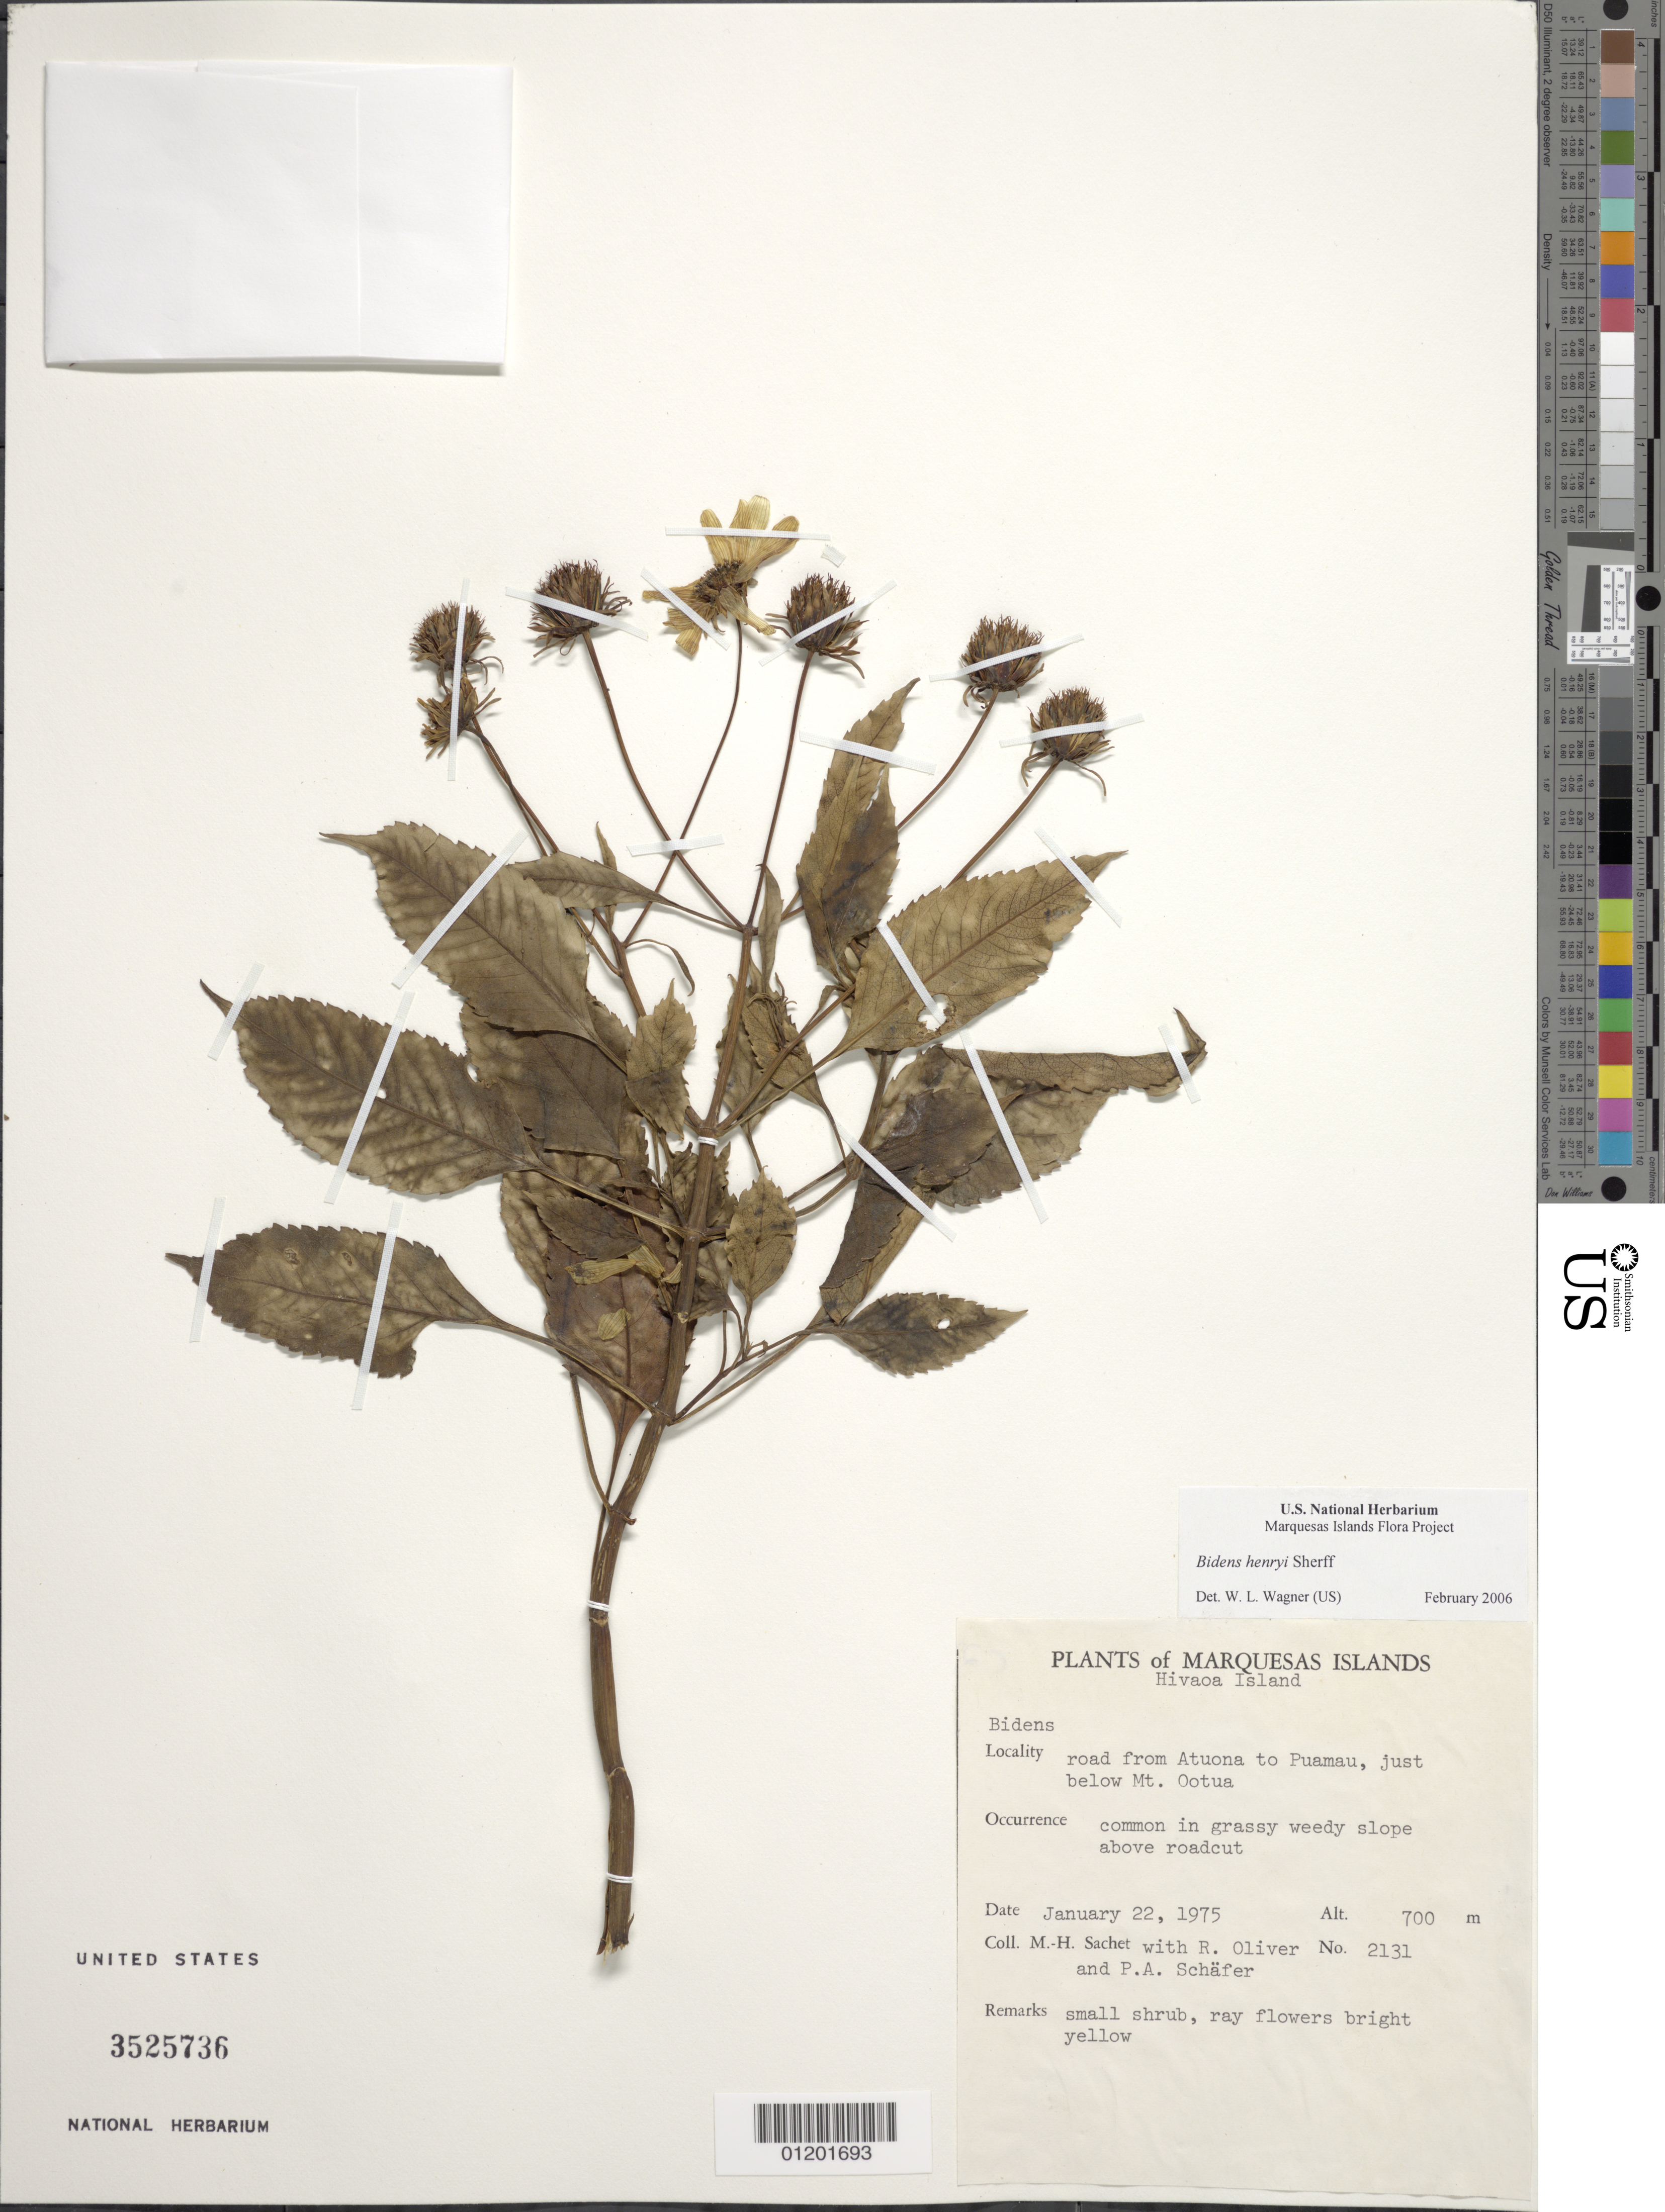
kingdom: Plantae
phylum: Tracheophyta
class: Magnoliopsida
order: Asterales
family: Asteraceae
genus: Bidens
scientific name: Bidens henryi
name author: Sherff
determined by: Wagner, W. L., (BOT), Smithsonian Institution - National Museum of Natural History (UNITED STATES)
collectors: M.-H. Sachet, R. L. Oliver & P. A. Schäfer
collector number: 2131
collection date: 1975-01-22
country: French Polynesia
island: Hiva Oa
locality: Road from Atuona to Puamau, just below Mt. Ootua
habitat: Weedy slope above roadcut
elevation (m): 700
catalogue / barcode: US 3525736